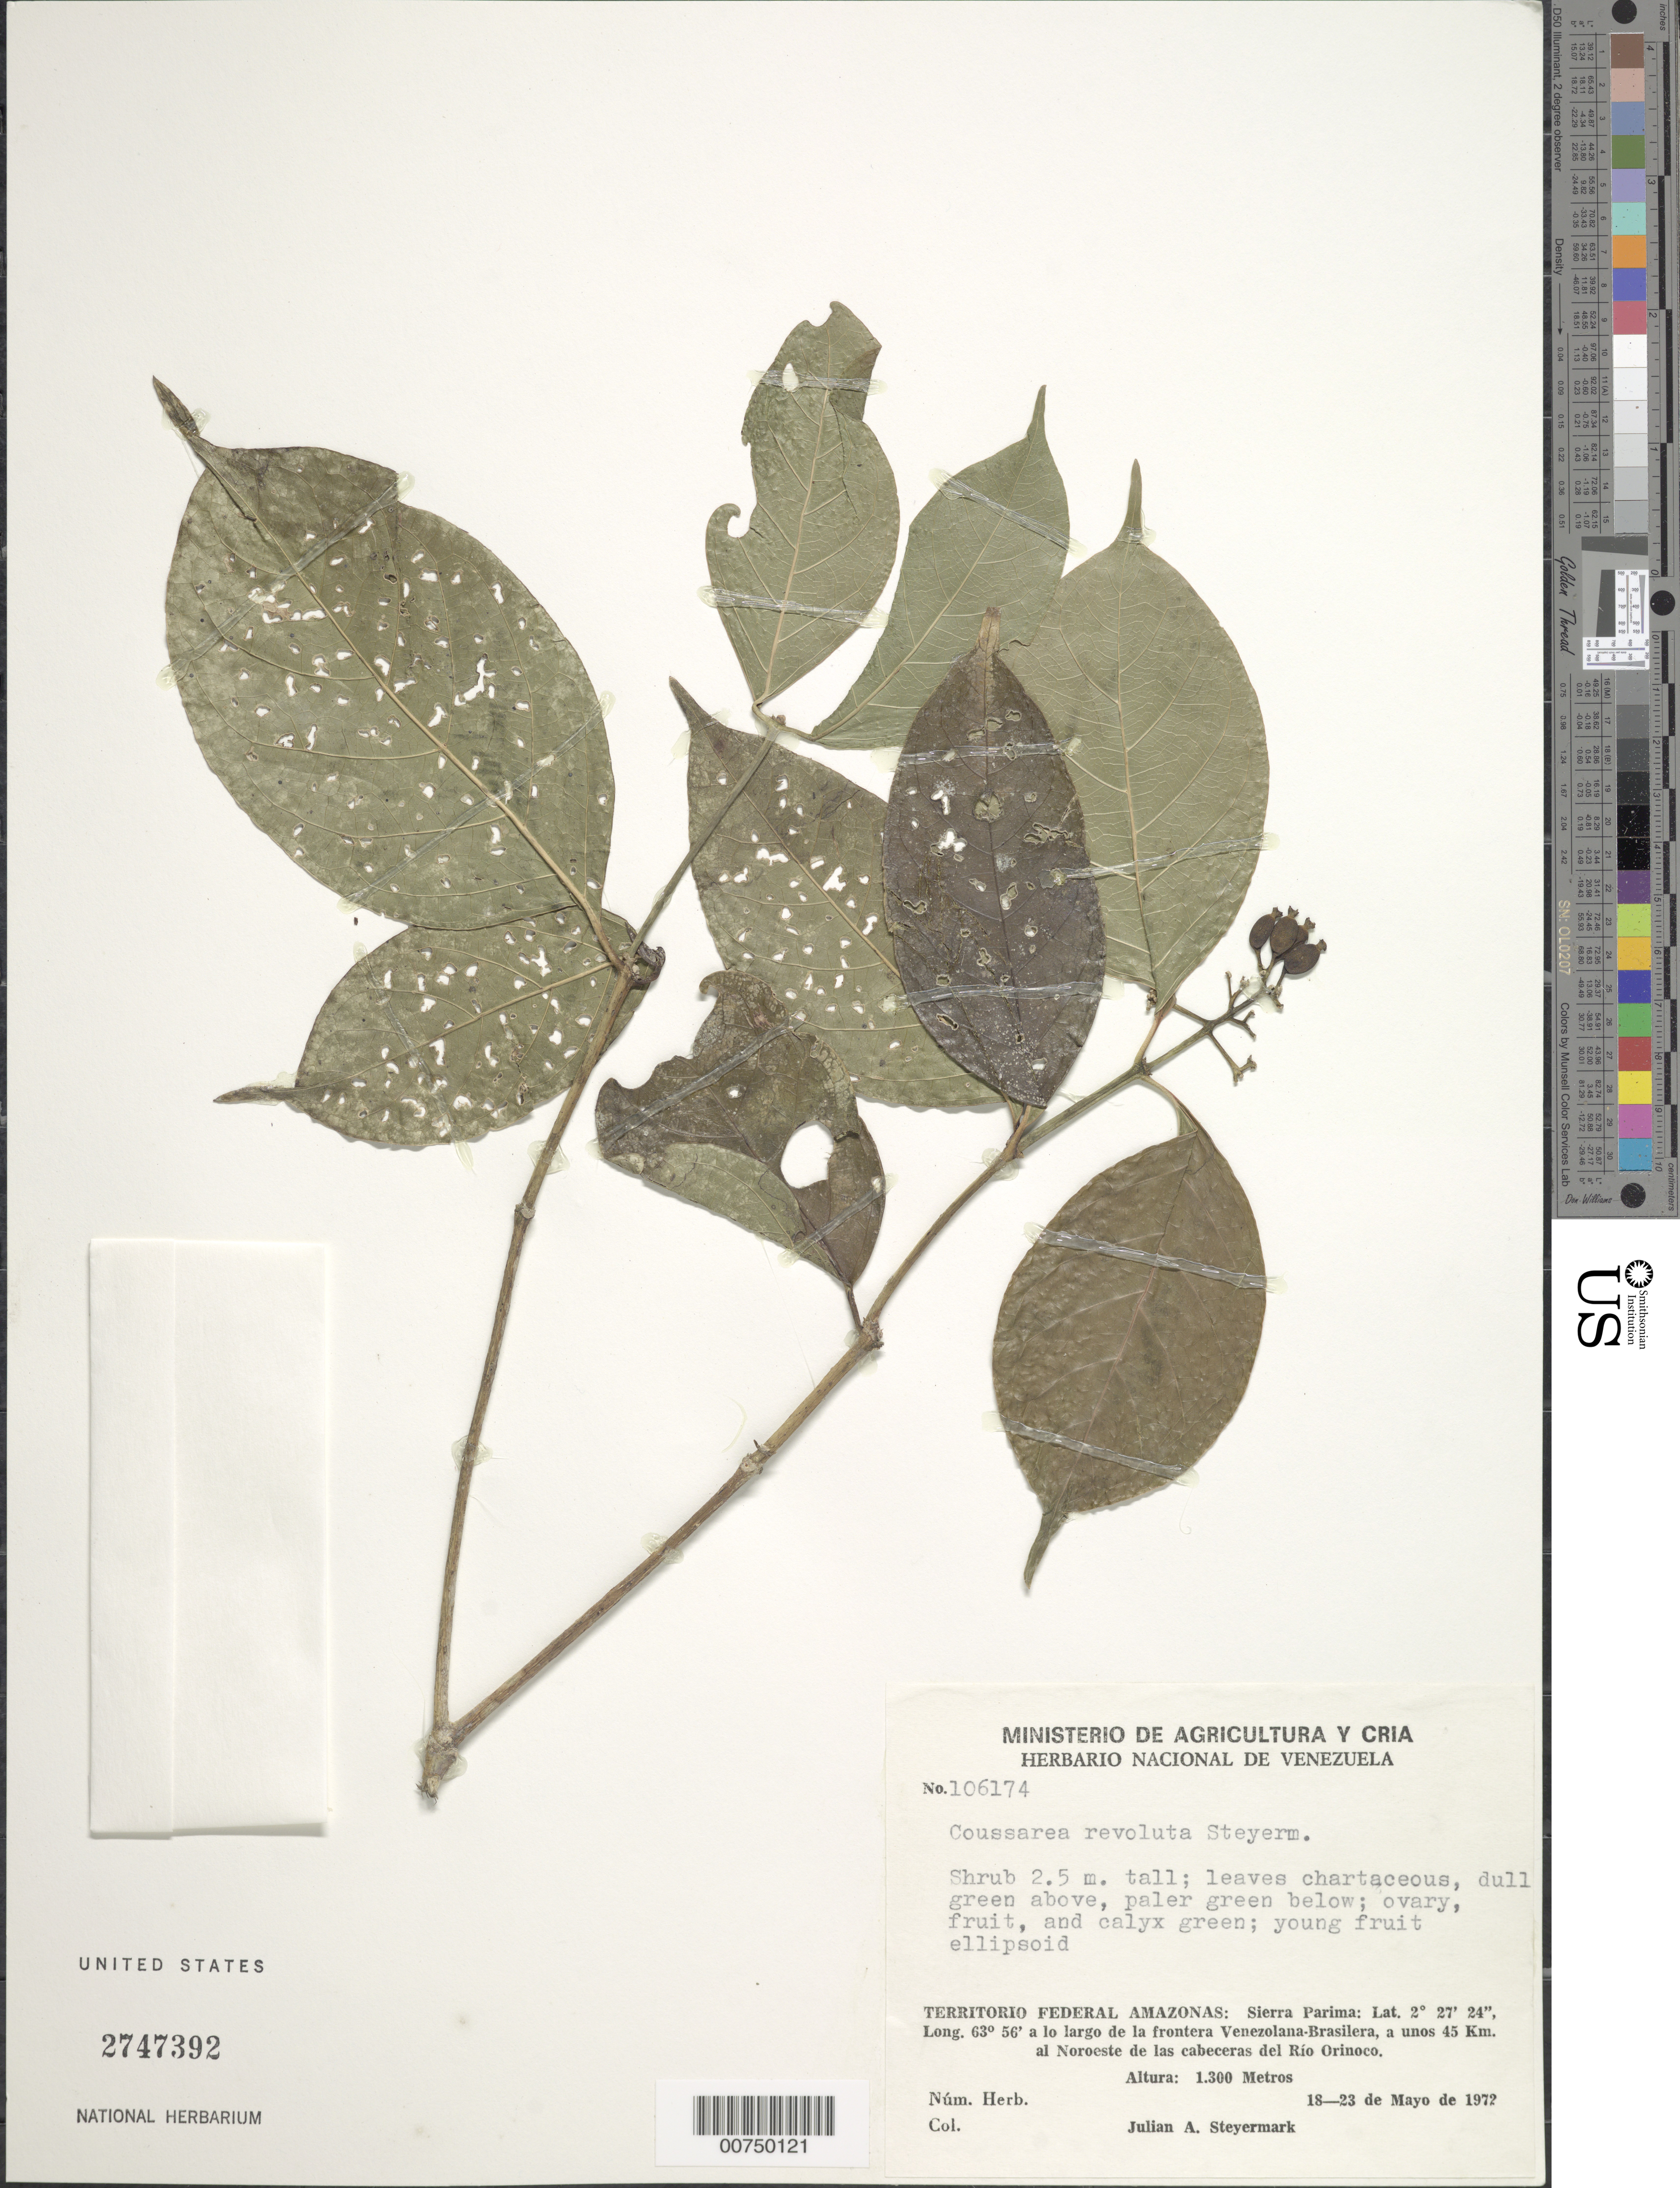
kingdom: Plantae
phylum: Tracheophyta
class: Magnoliopsida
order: Gentianales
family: Rubiaceae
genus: Coussarea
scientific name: Coussarea revoluta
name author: Steyerm.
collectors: J. Steyermark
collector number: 106174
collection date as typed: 18-May-72 to 23-May-72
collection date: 1972-05-18/1972-05-23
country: Venezuela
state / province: Amazonas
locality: Sierra Parima, la frontera Venezolana-Brasilera, a unos 45 km al noroeste de las cabeceras del Río Orinoco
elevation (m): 1300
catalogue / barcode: US 2747392